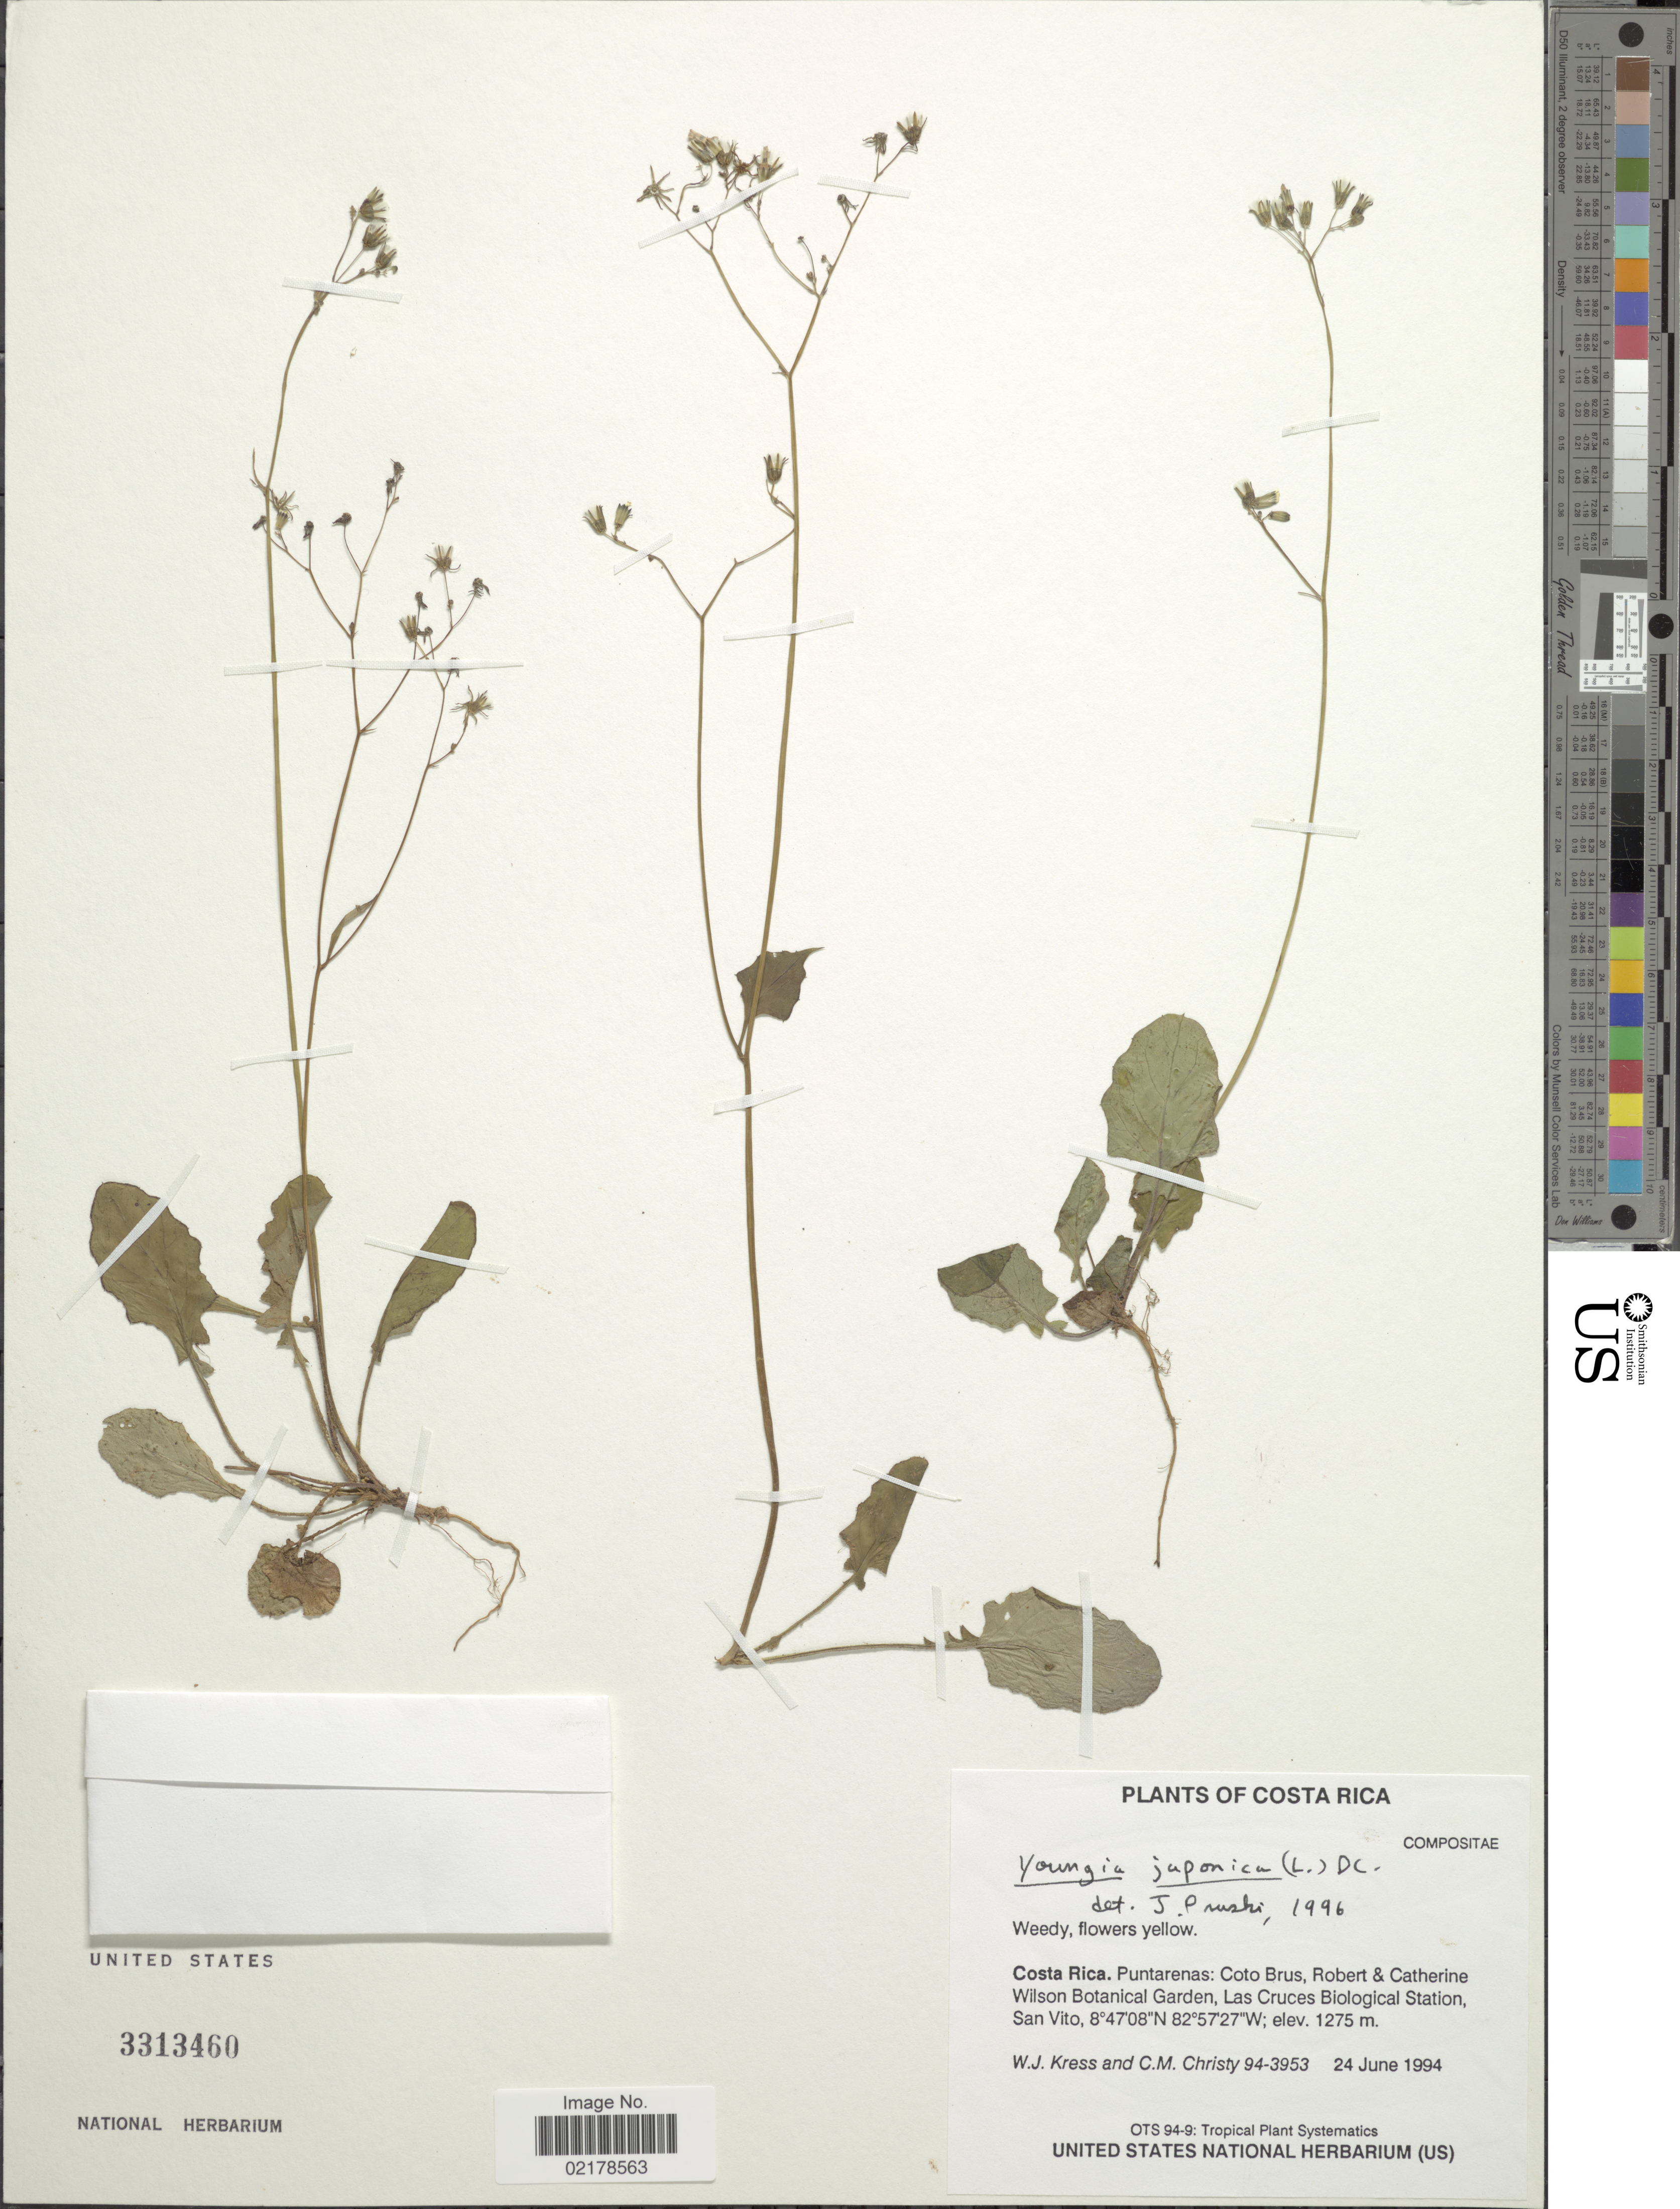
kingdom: Plantae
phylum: Tracheophyta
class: Magnoliopsida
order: Asterales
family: Asteraceae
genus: Youngia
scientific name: Youngia japonica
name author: (L.) DC.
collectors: W. J. Kress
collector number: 94-3953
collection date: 1994-06-24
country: Costa Rica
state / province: Puntarenas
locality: Coto Brus, Robert & Catherine Wilson Botanical Garden, Las cruces Biological Station, San Vito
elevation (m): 1275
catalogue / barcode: US 3313460